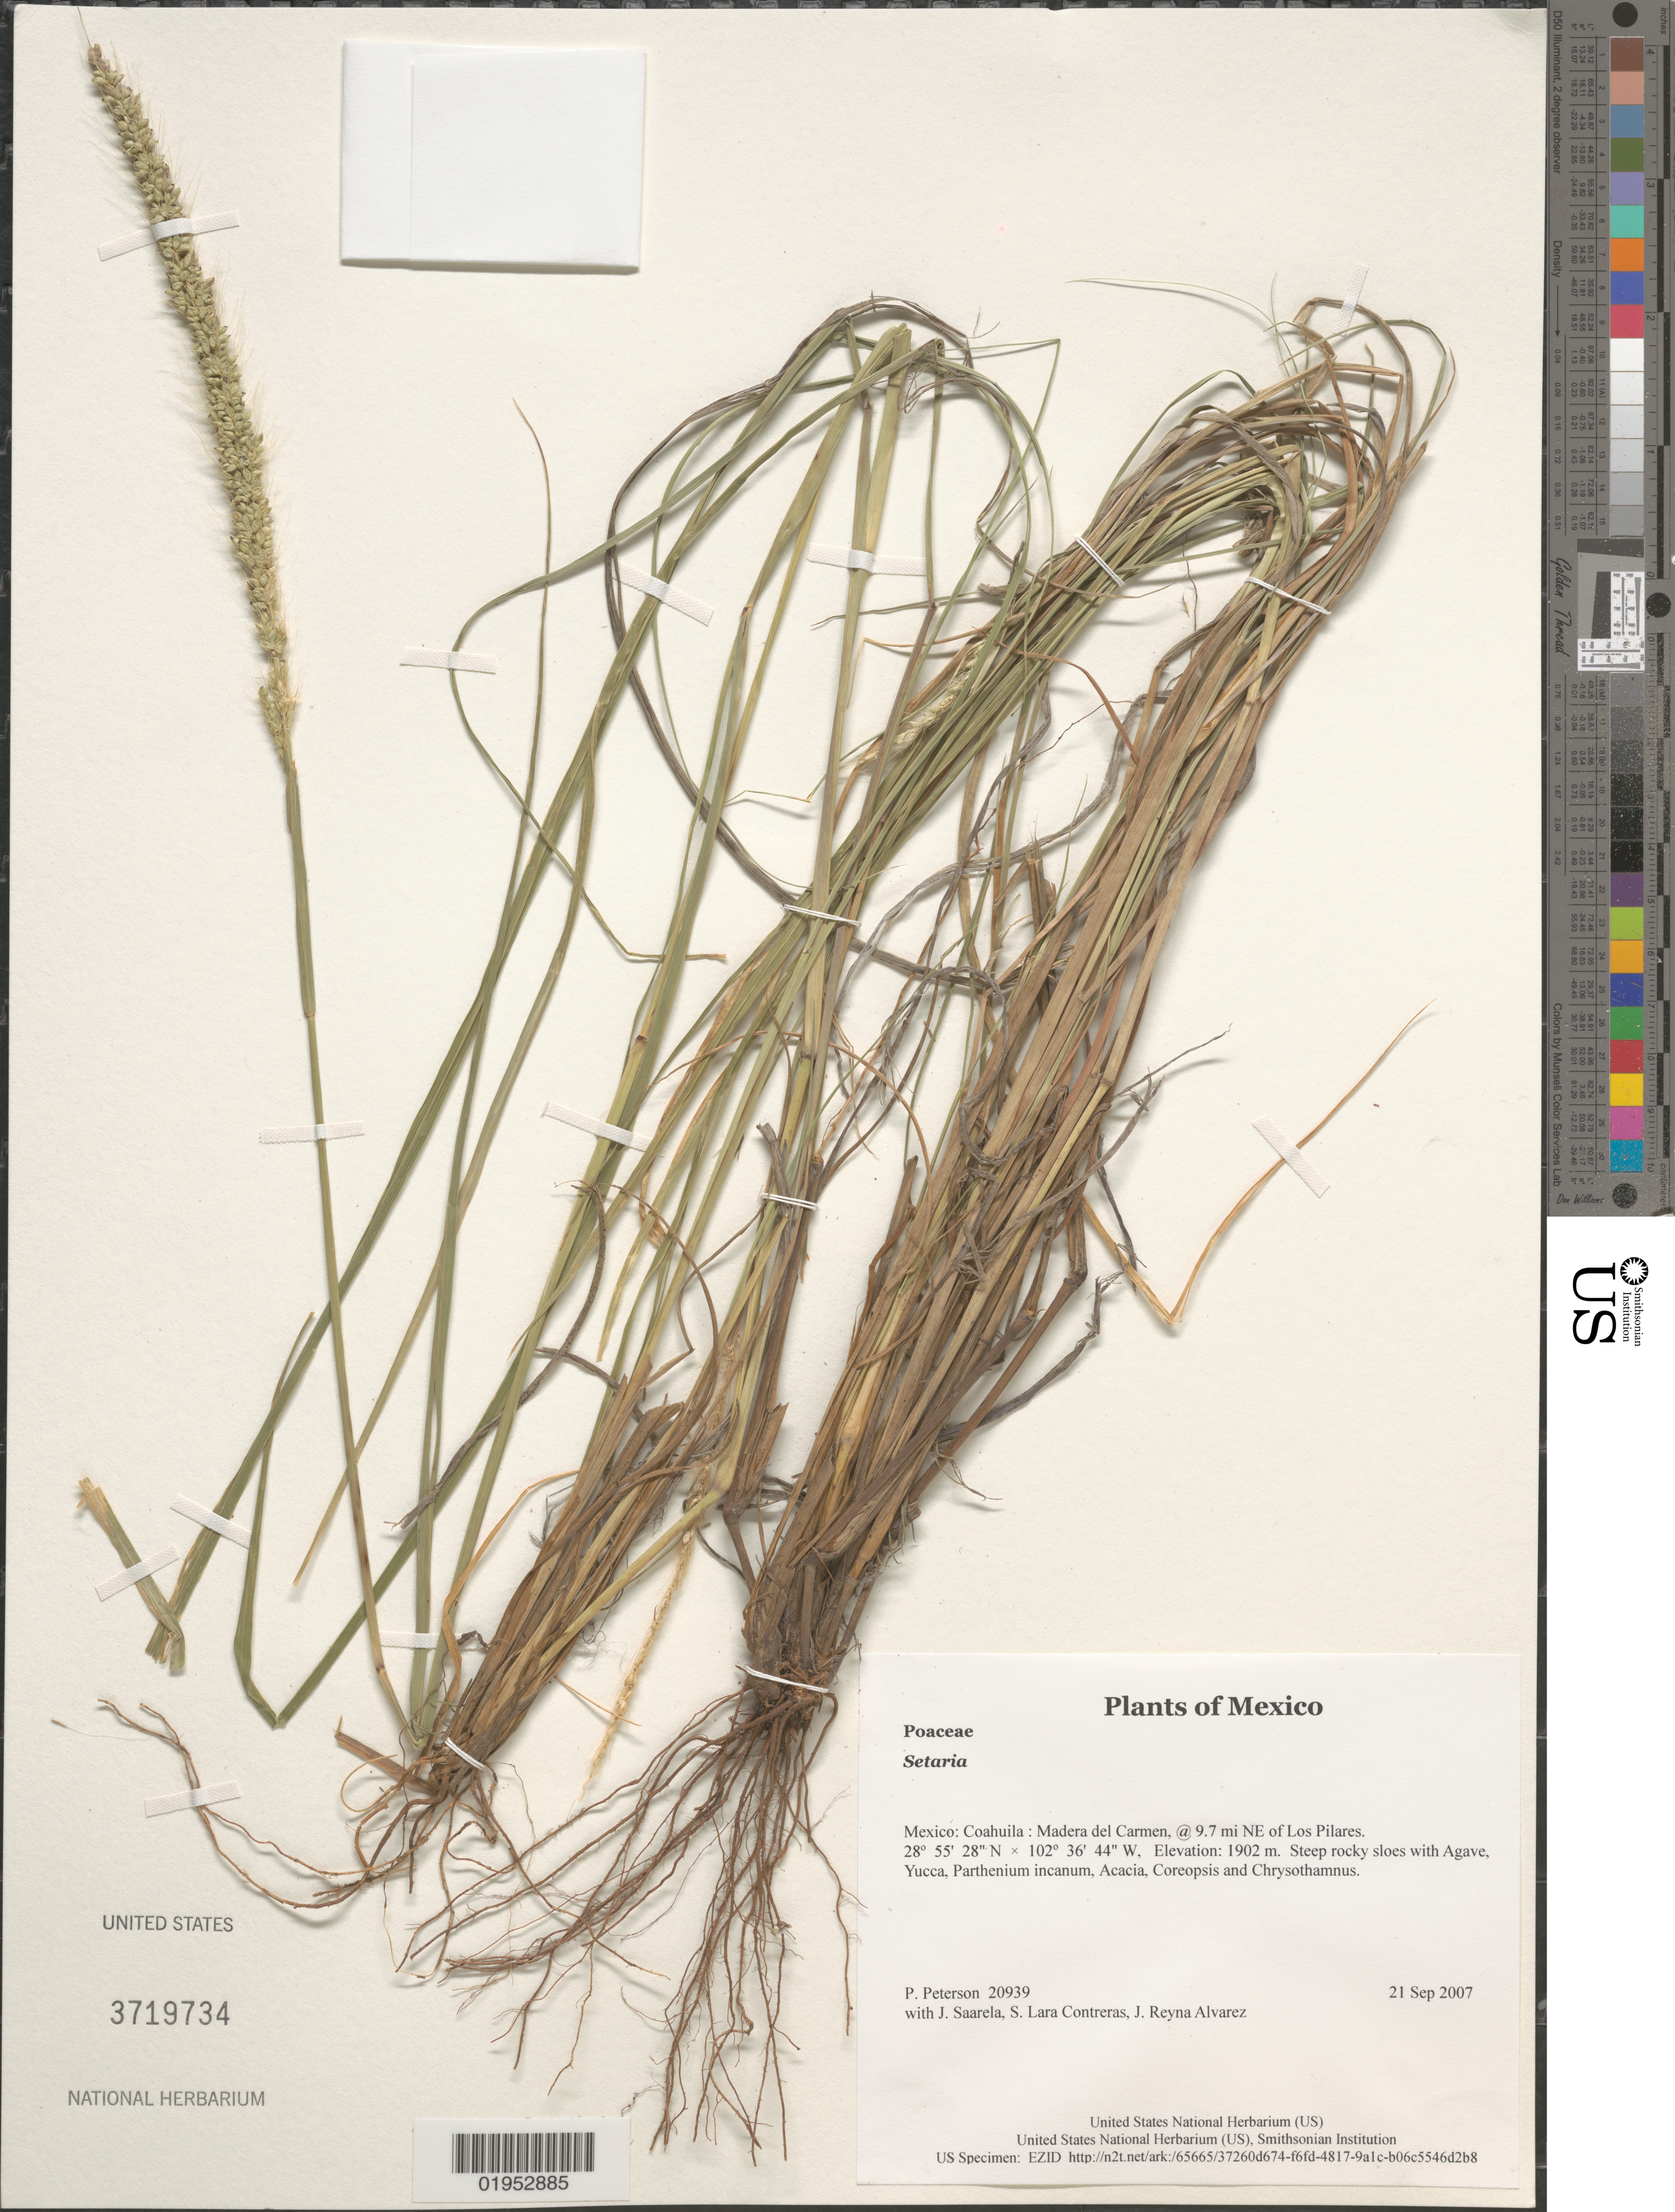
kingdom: Plantae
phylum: Tracheophyta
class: Liliopsida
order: Poales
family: Poaceae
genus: Setaria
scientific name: Setaria sp.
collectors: P. M. Peterson, J. Saarela, S. Lara Contreras & J. Reyna Alvarez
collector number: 20939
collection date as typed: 21 Sep 2007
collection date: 2007-09-21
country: Mexico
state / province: Coahuila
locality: Madera del Carmen, @ 9.7 mi NE of Los Pilares.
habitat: Steep rocky sloes with Agave, Yucca, Parthenium incanum, Acacia, Coreopsis and Chrysothamnus.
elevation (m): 1902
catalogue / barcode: US 3719734